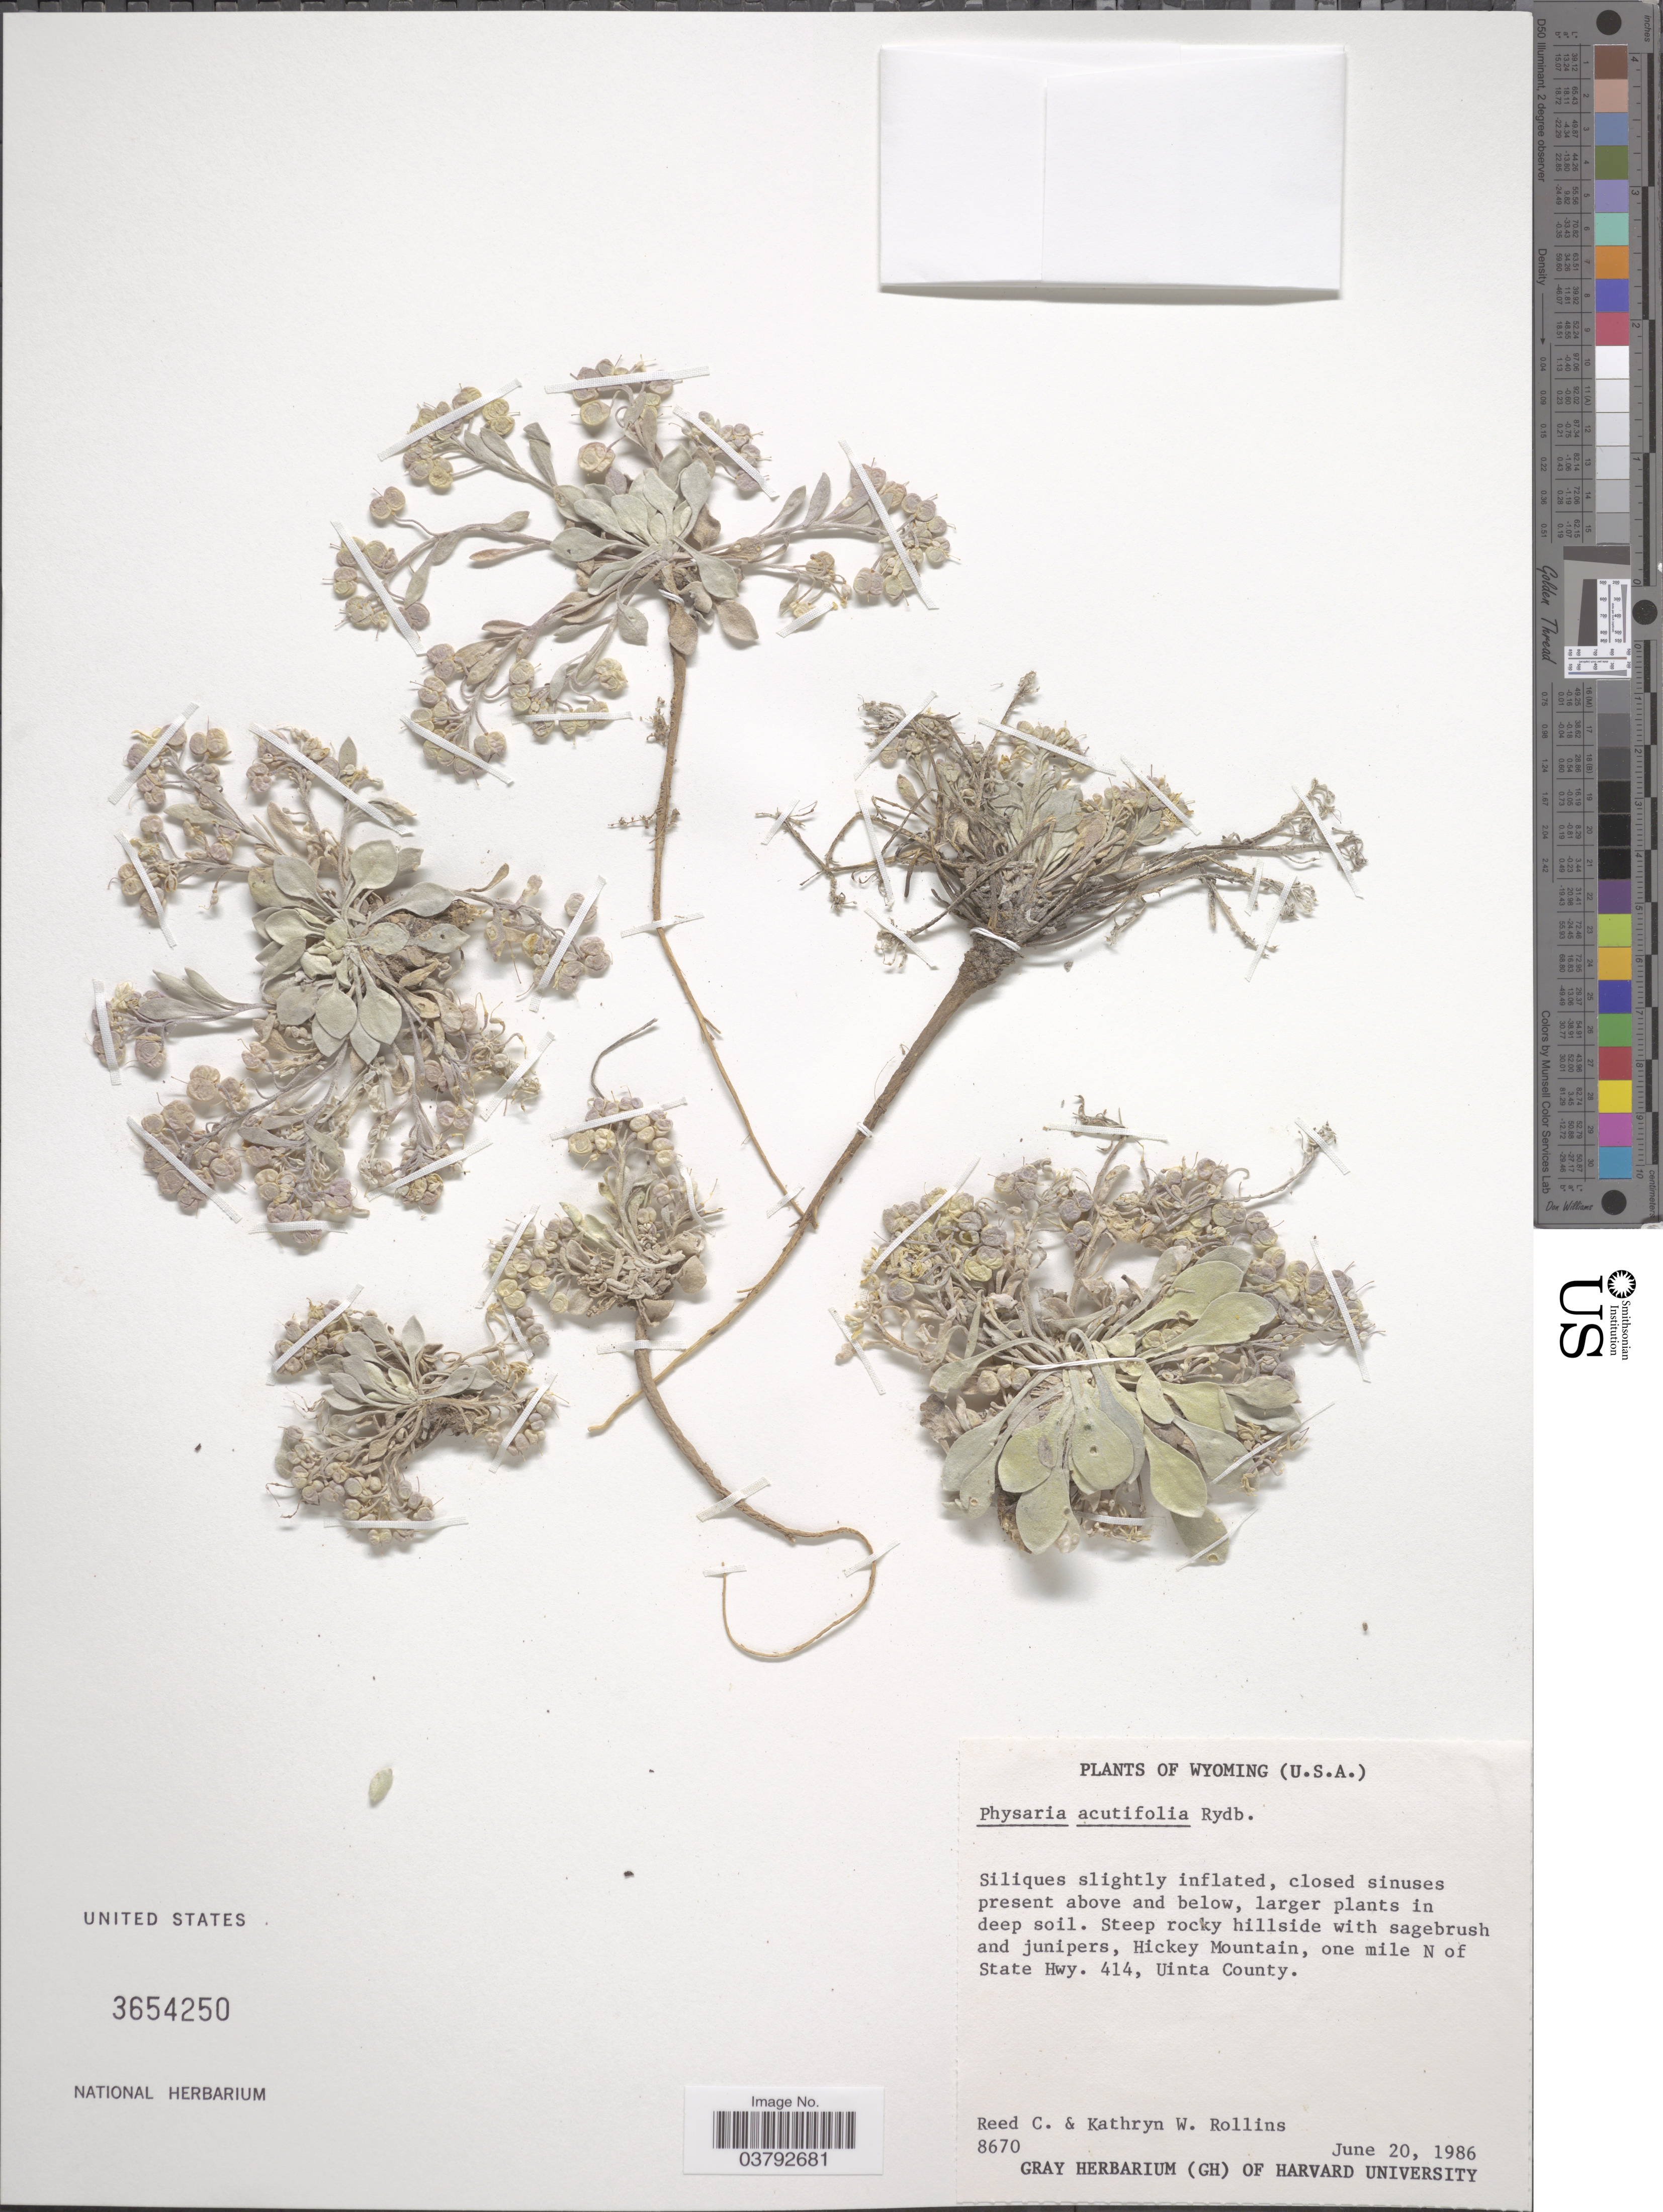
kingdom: Plantae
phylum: Tracheophyta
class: Magnoliopsida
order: Brassicales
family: Brassicaceae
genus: Physaria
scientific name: Physaria acutifolia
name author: Rydb.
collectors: R. C. Rollins & K. W. Rollins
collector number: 8670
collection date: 1986-06-20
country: United States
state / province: Wyoming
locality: Hickey Mountain, one mile N of State Hwy. 414, Uinta County.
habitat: steep rocky hillside with sagebrush and junipers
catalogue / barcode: US 3654250